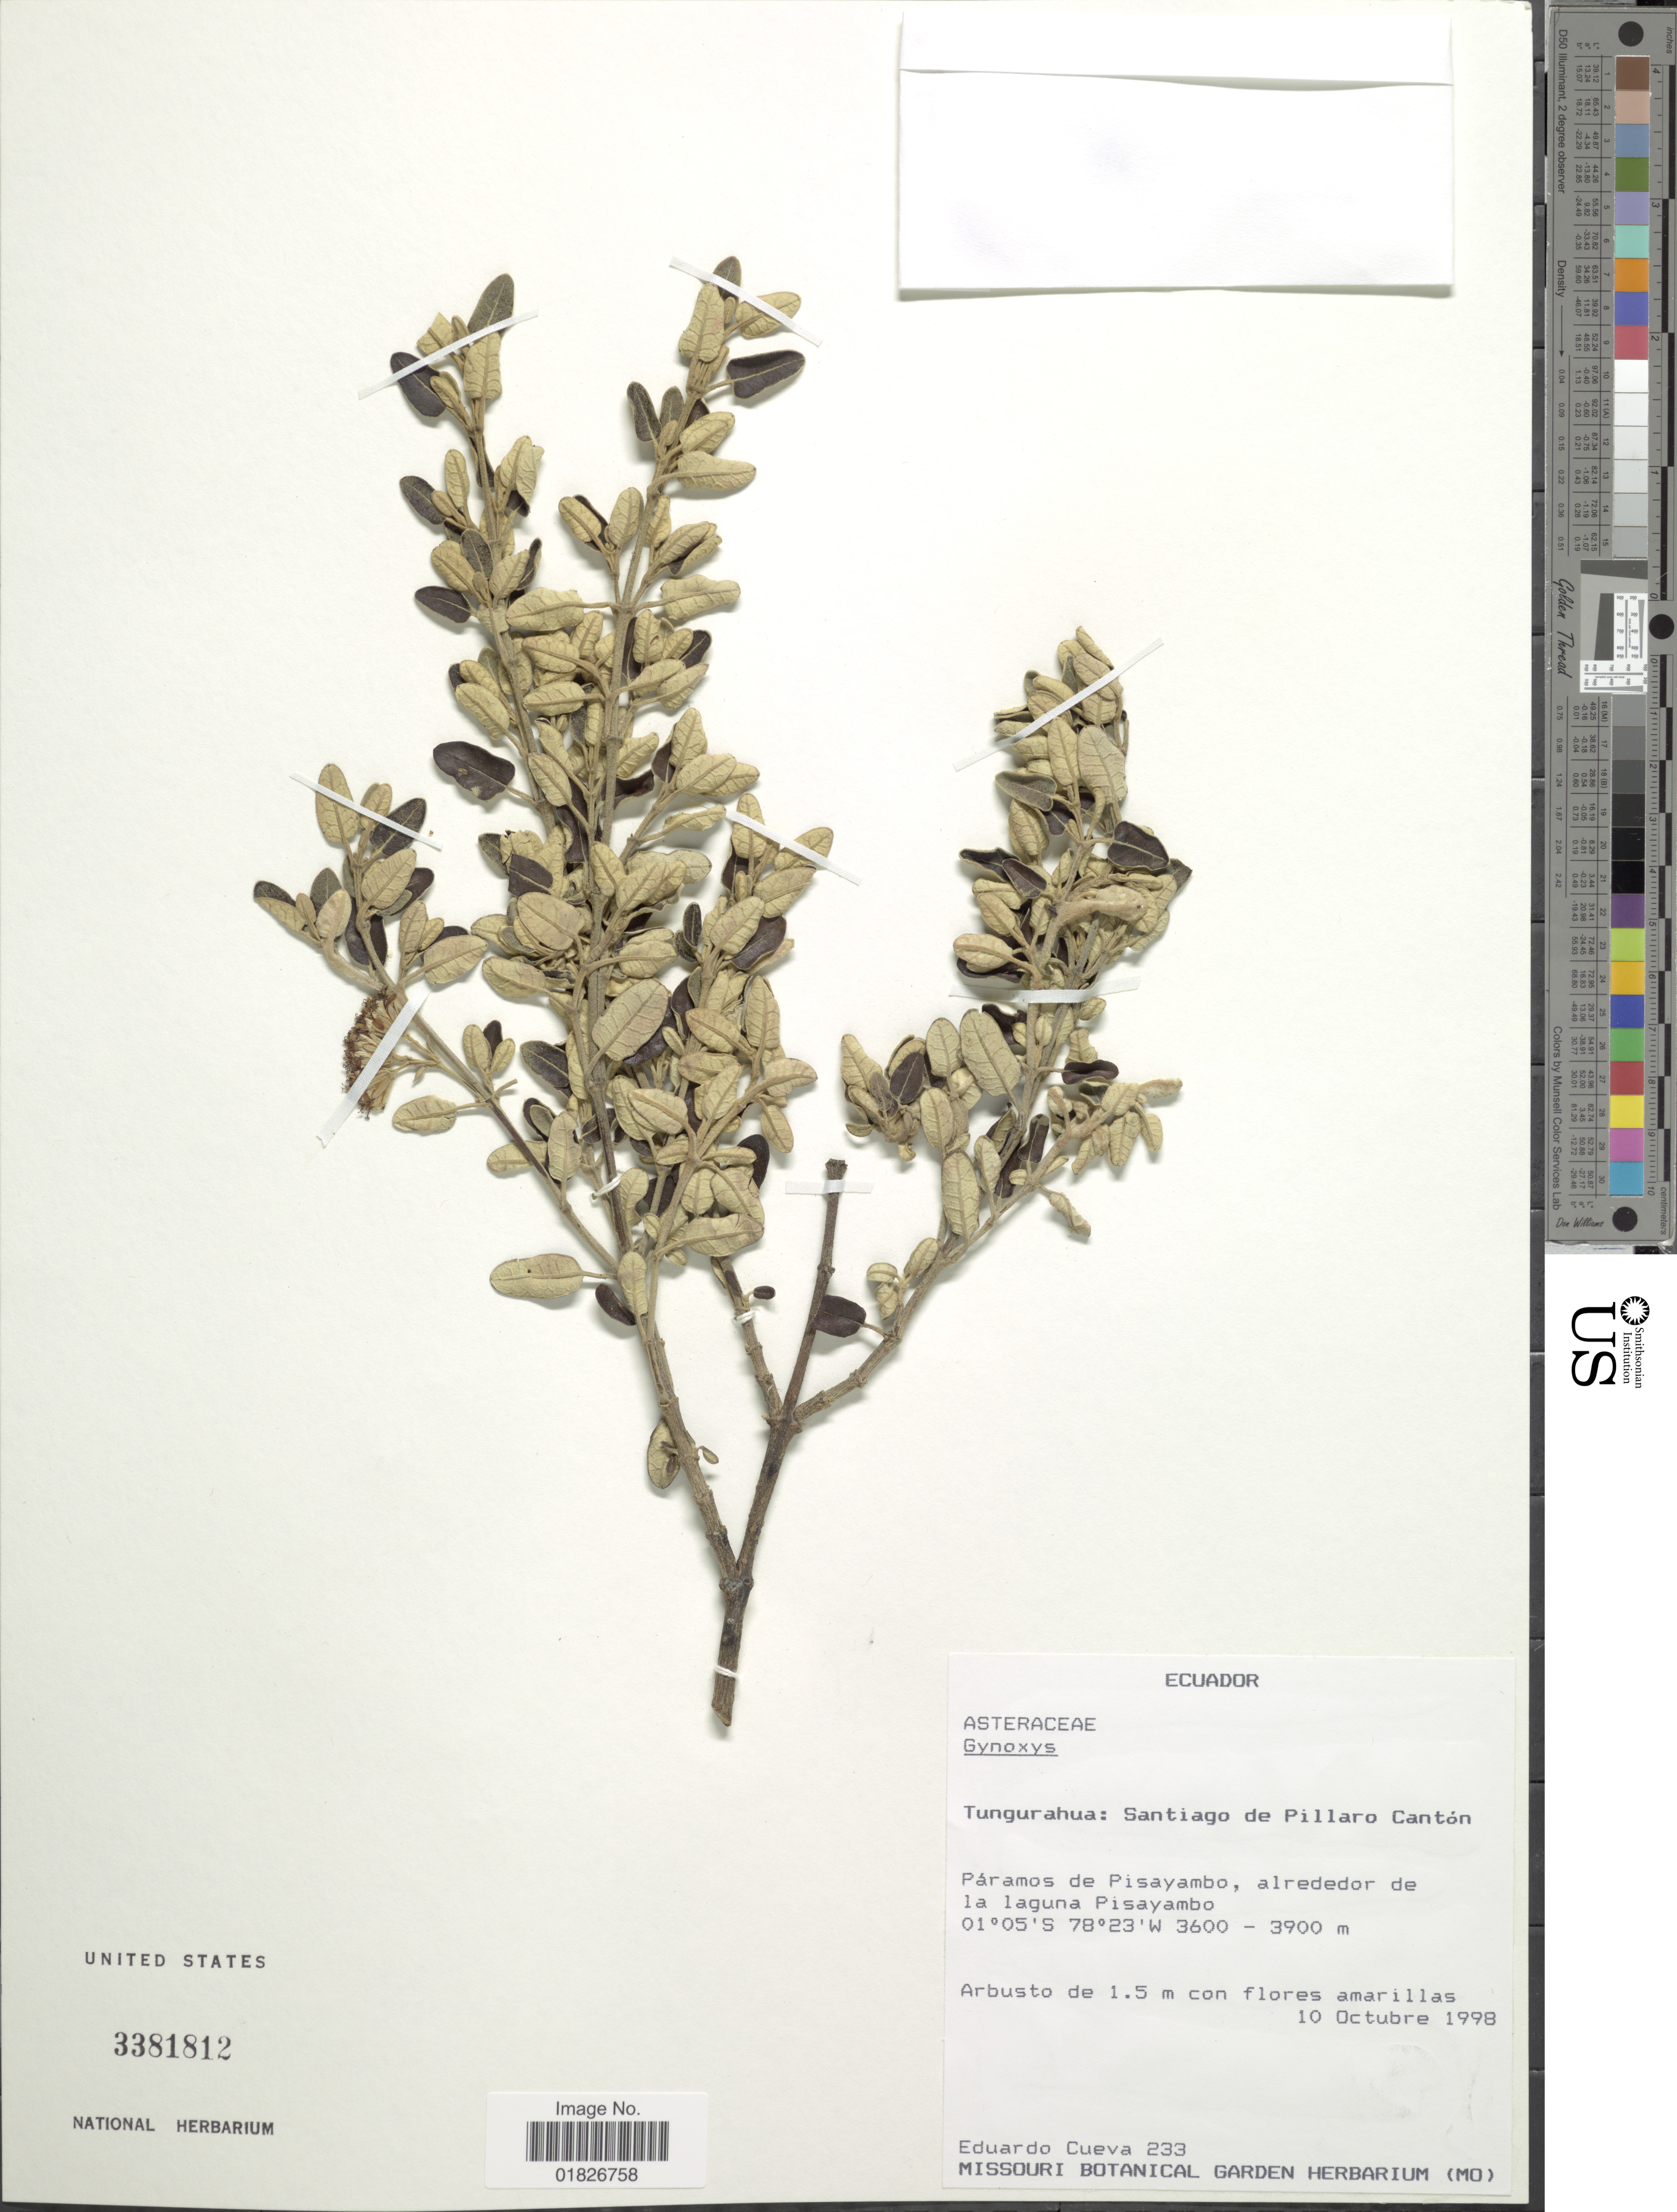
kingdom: Plantae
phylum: Tracheophyta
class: Magnoliopsida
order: Asterales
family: Asteraceae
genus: Gynoxys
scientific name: Gynoxys sp.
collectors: E. Cueva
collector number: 233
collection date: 1998-10-10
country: Ecuador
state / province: Tungurahua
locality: Santiago de Pillaro Canton, Paramos de Pisayambo, alrededor de la laguna Pisayambo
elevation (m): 3600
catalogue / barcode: US 3381812